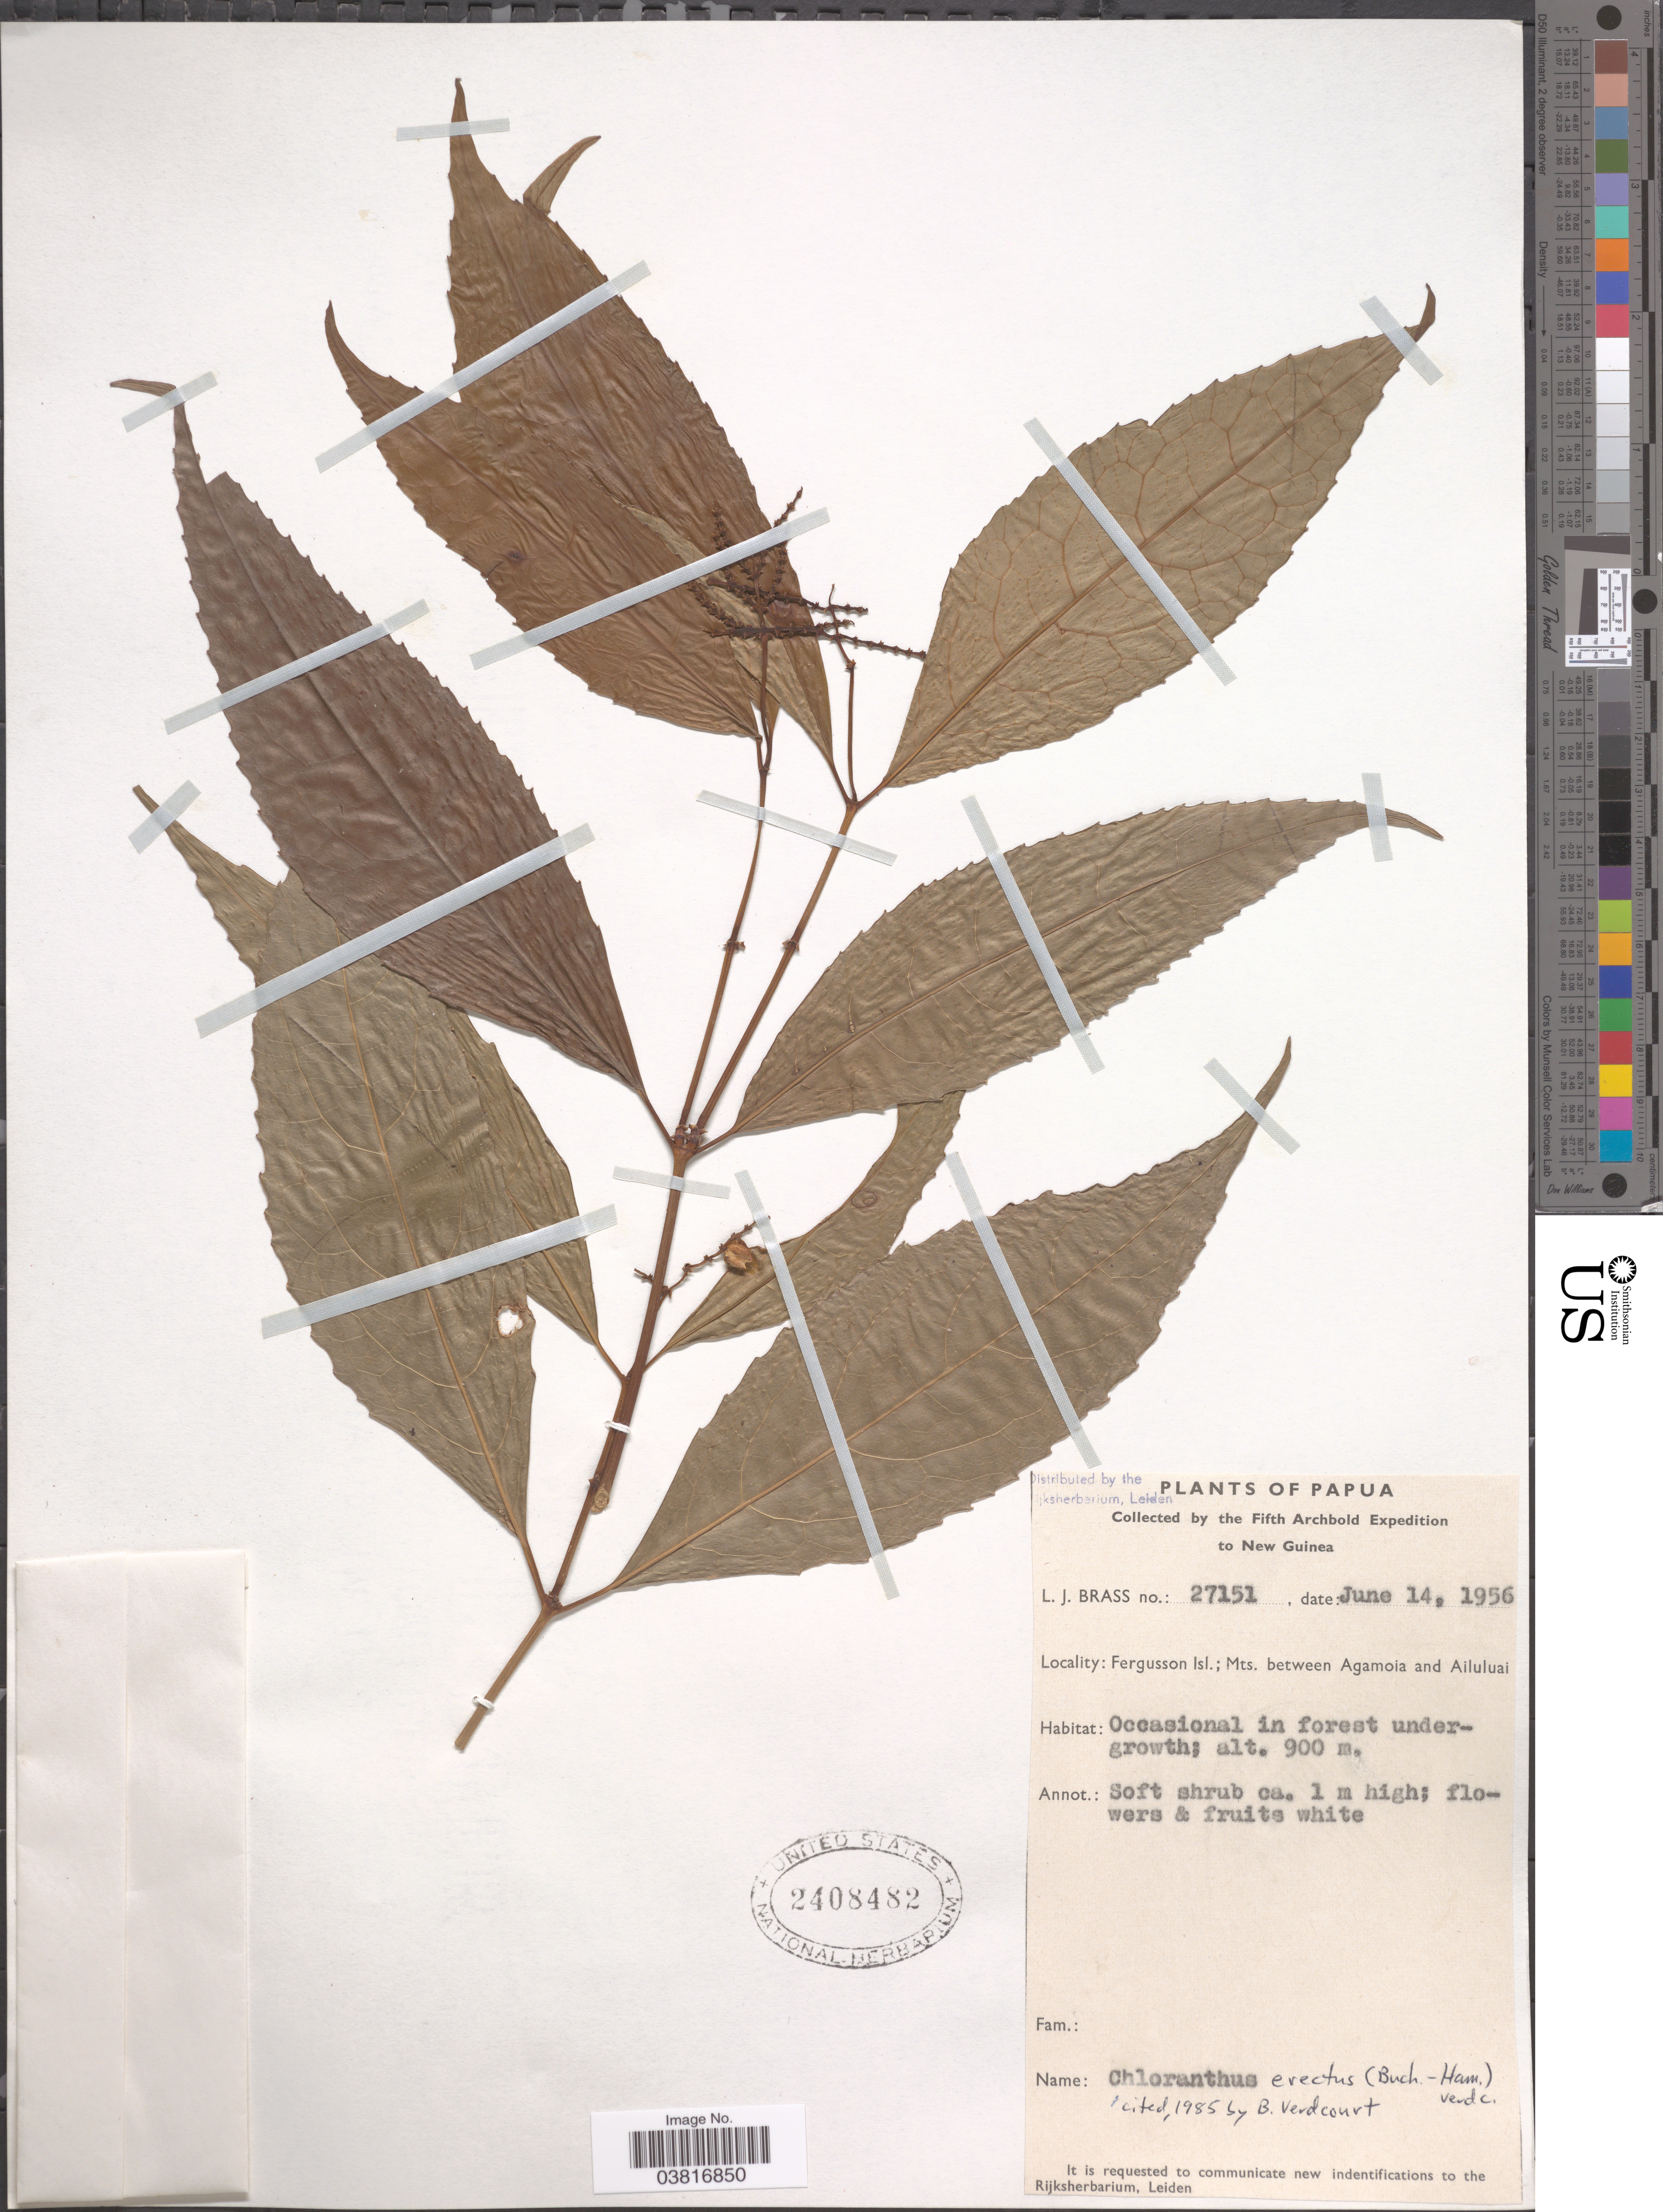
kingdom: Plantae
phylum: Tracheophyta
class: Magnoliopsida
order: Chloranthales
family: Chloranthaceae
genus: Chloranthus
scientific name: Chloranthus erectus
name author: (Buch.-Ham.) Verdc.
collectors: L. J. Brass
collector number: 27151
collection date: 1956-06-14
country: Papua New Guinea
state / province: Milne Bay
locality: Papua. New Guinea. Fergusson Isl.; Mts. between Agamola and Ailuluai.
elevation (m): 900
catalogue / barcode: US 2408482